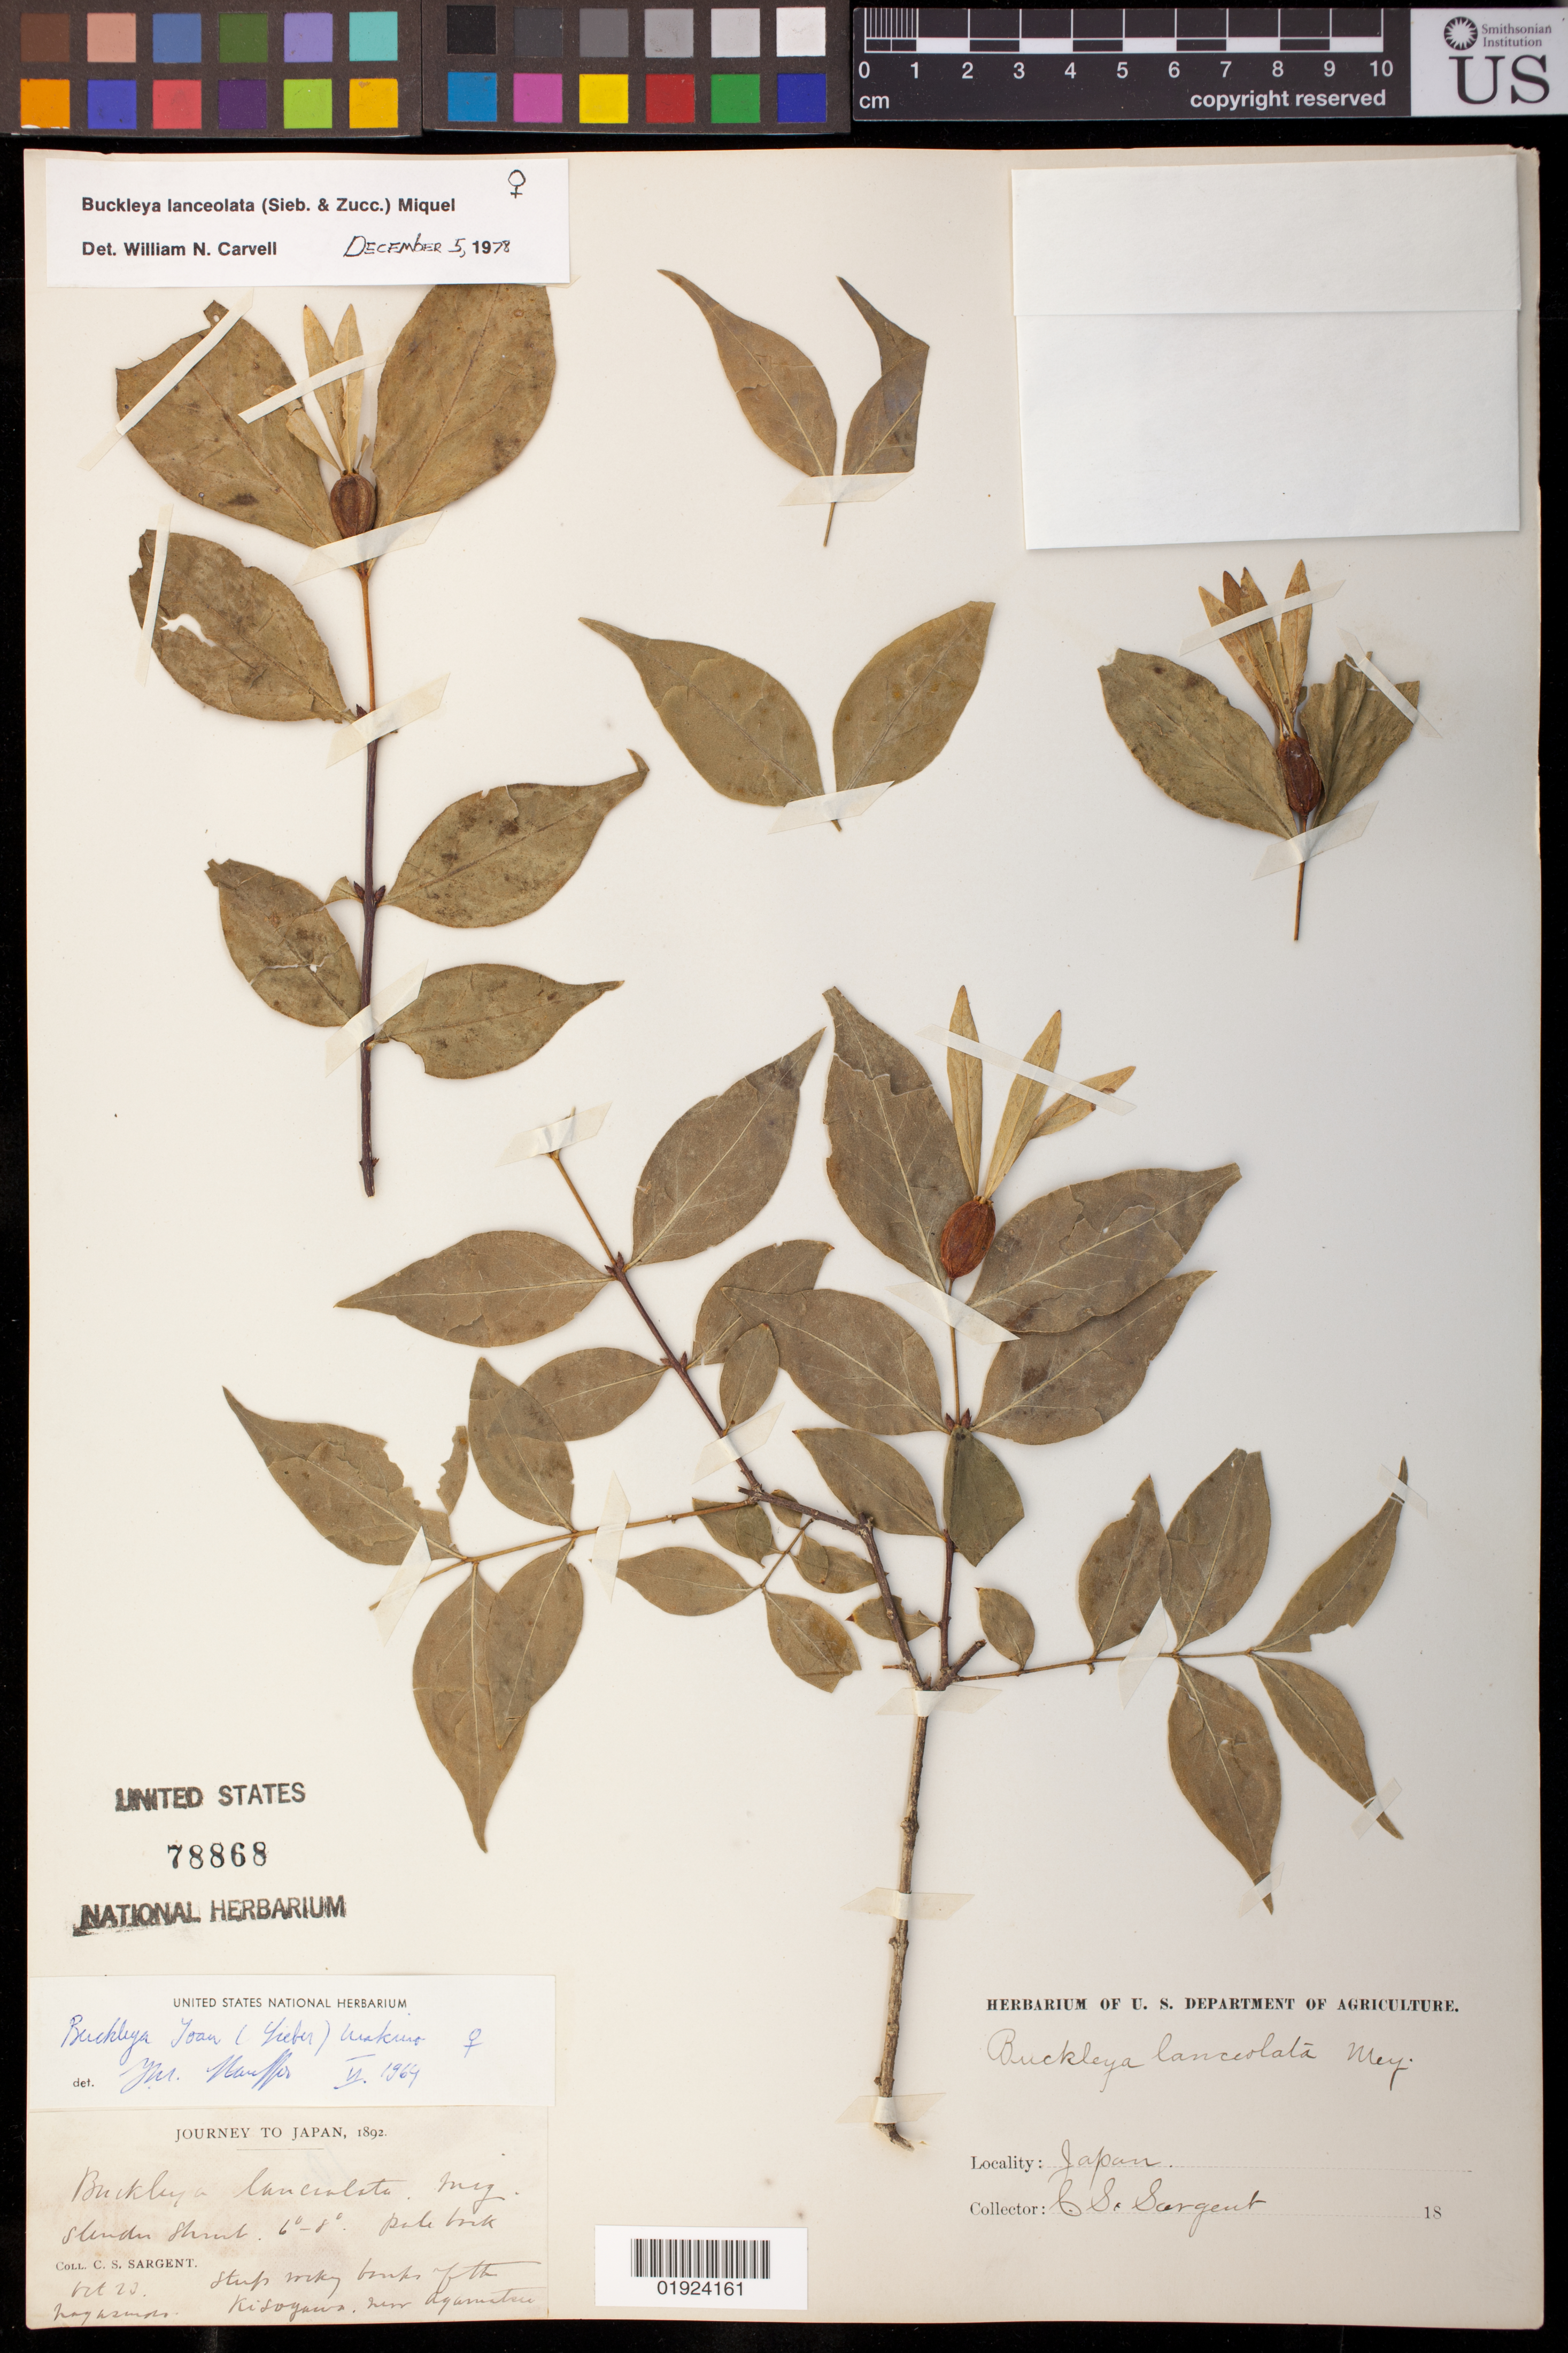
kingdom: Plantae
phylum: Tracheophyta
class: Magnoliopsida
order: Santalales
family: Thesiaceae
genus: Buckleya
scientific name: Buckleya lanceolata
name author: (Siebold & Zucc.) Miq.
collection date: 1892-10-20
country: Japan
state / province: Aiti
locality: Banks for the Nagasundo.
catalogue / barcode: US 78868